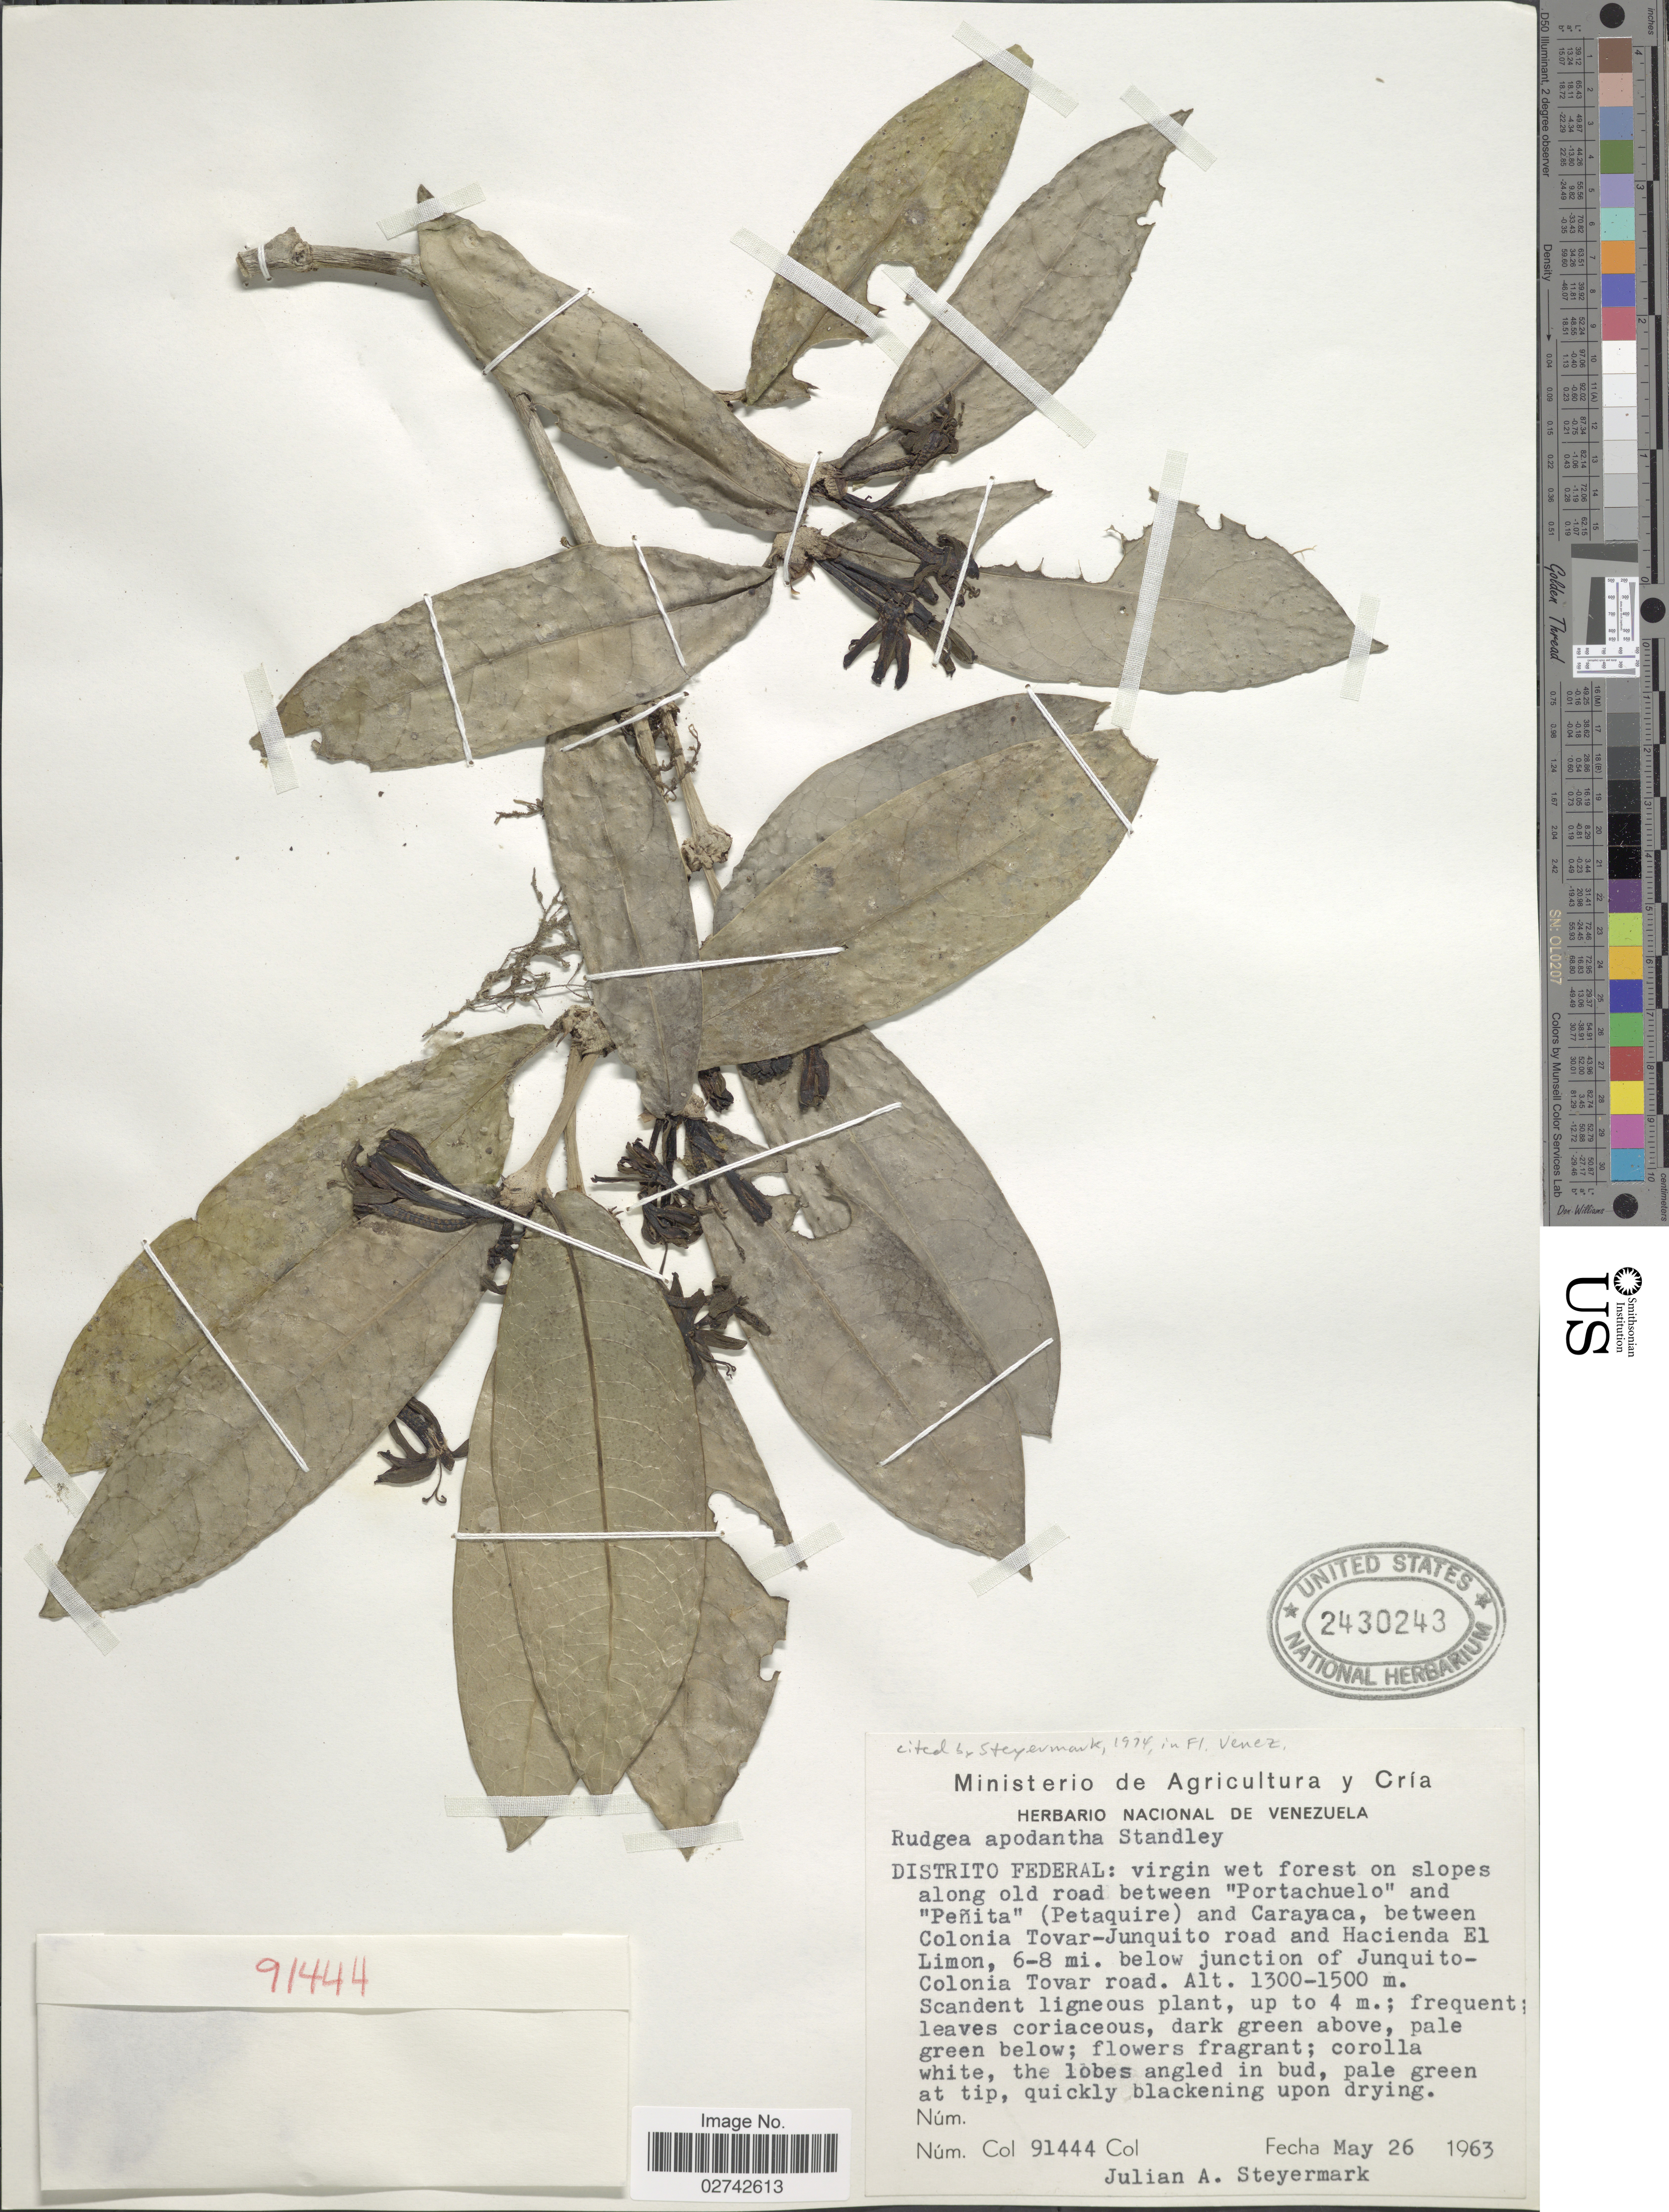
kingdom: Plantae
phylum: Tracheophyta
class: Magnoliopsida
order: Gentianales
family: Rubiaceae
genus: Rudgea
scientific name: Rudgea apodantha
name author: Standl.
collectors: J. Steyermark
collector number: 91444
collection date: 1963-05-26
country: Venezuela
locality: Distrito Federal: virgin wet forest on slopes along old road between Portachuelo and Penita (Petaquire) and Carayaca, between Colonia Tovar-Junquito road and Hacienda El Limon, 6-8 mi. below junction of Junquito-Colonia Tovar Road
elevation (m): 1300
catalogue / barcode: US 2430243